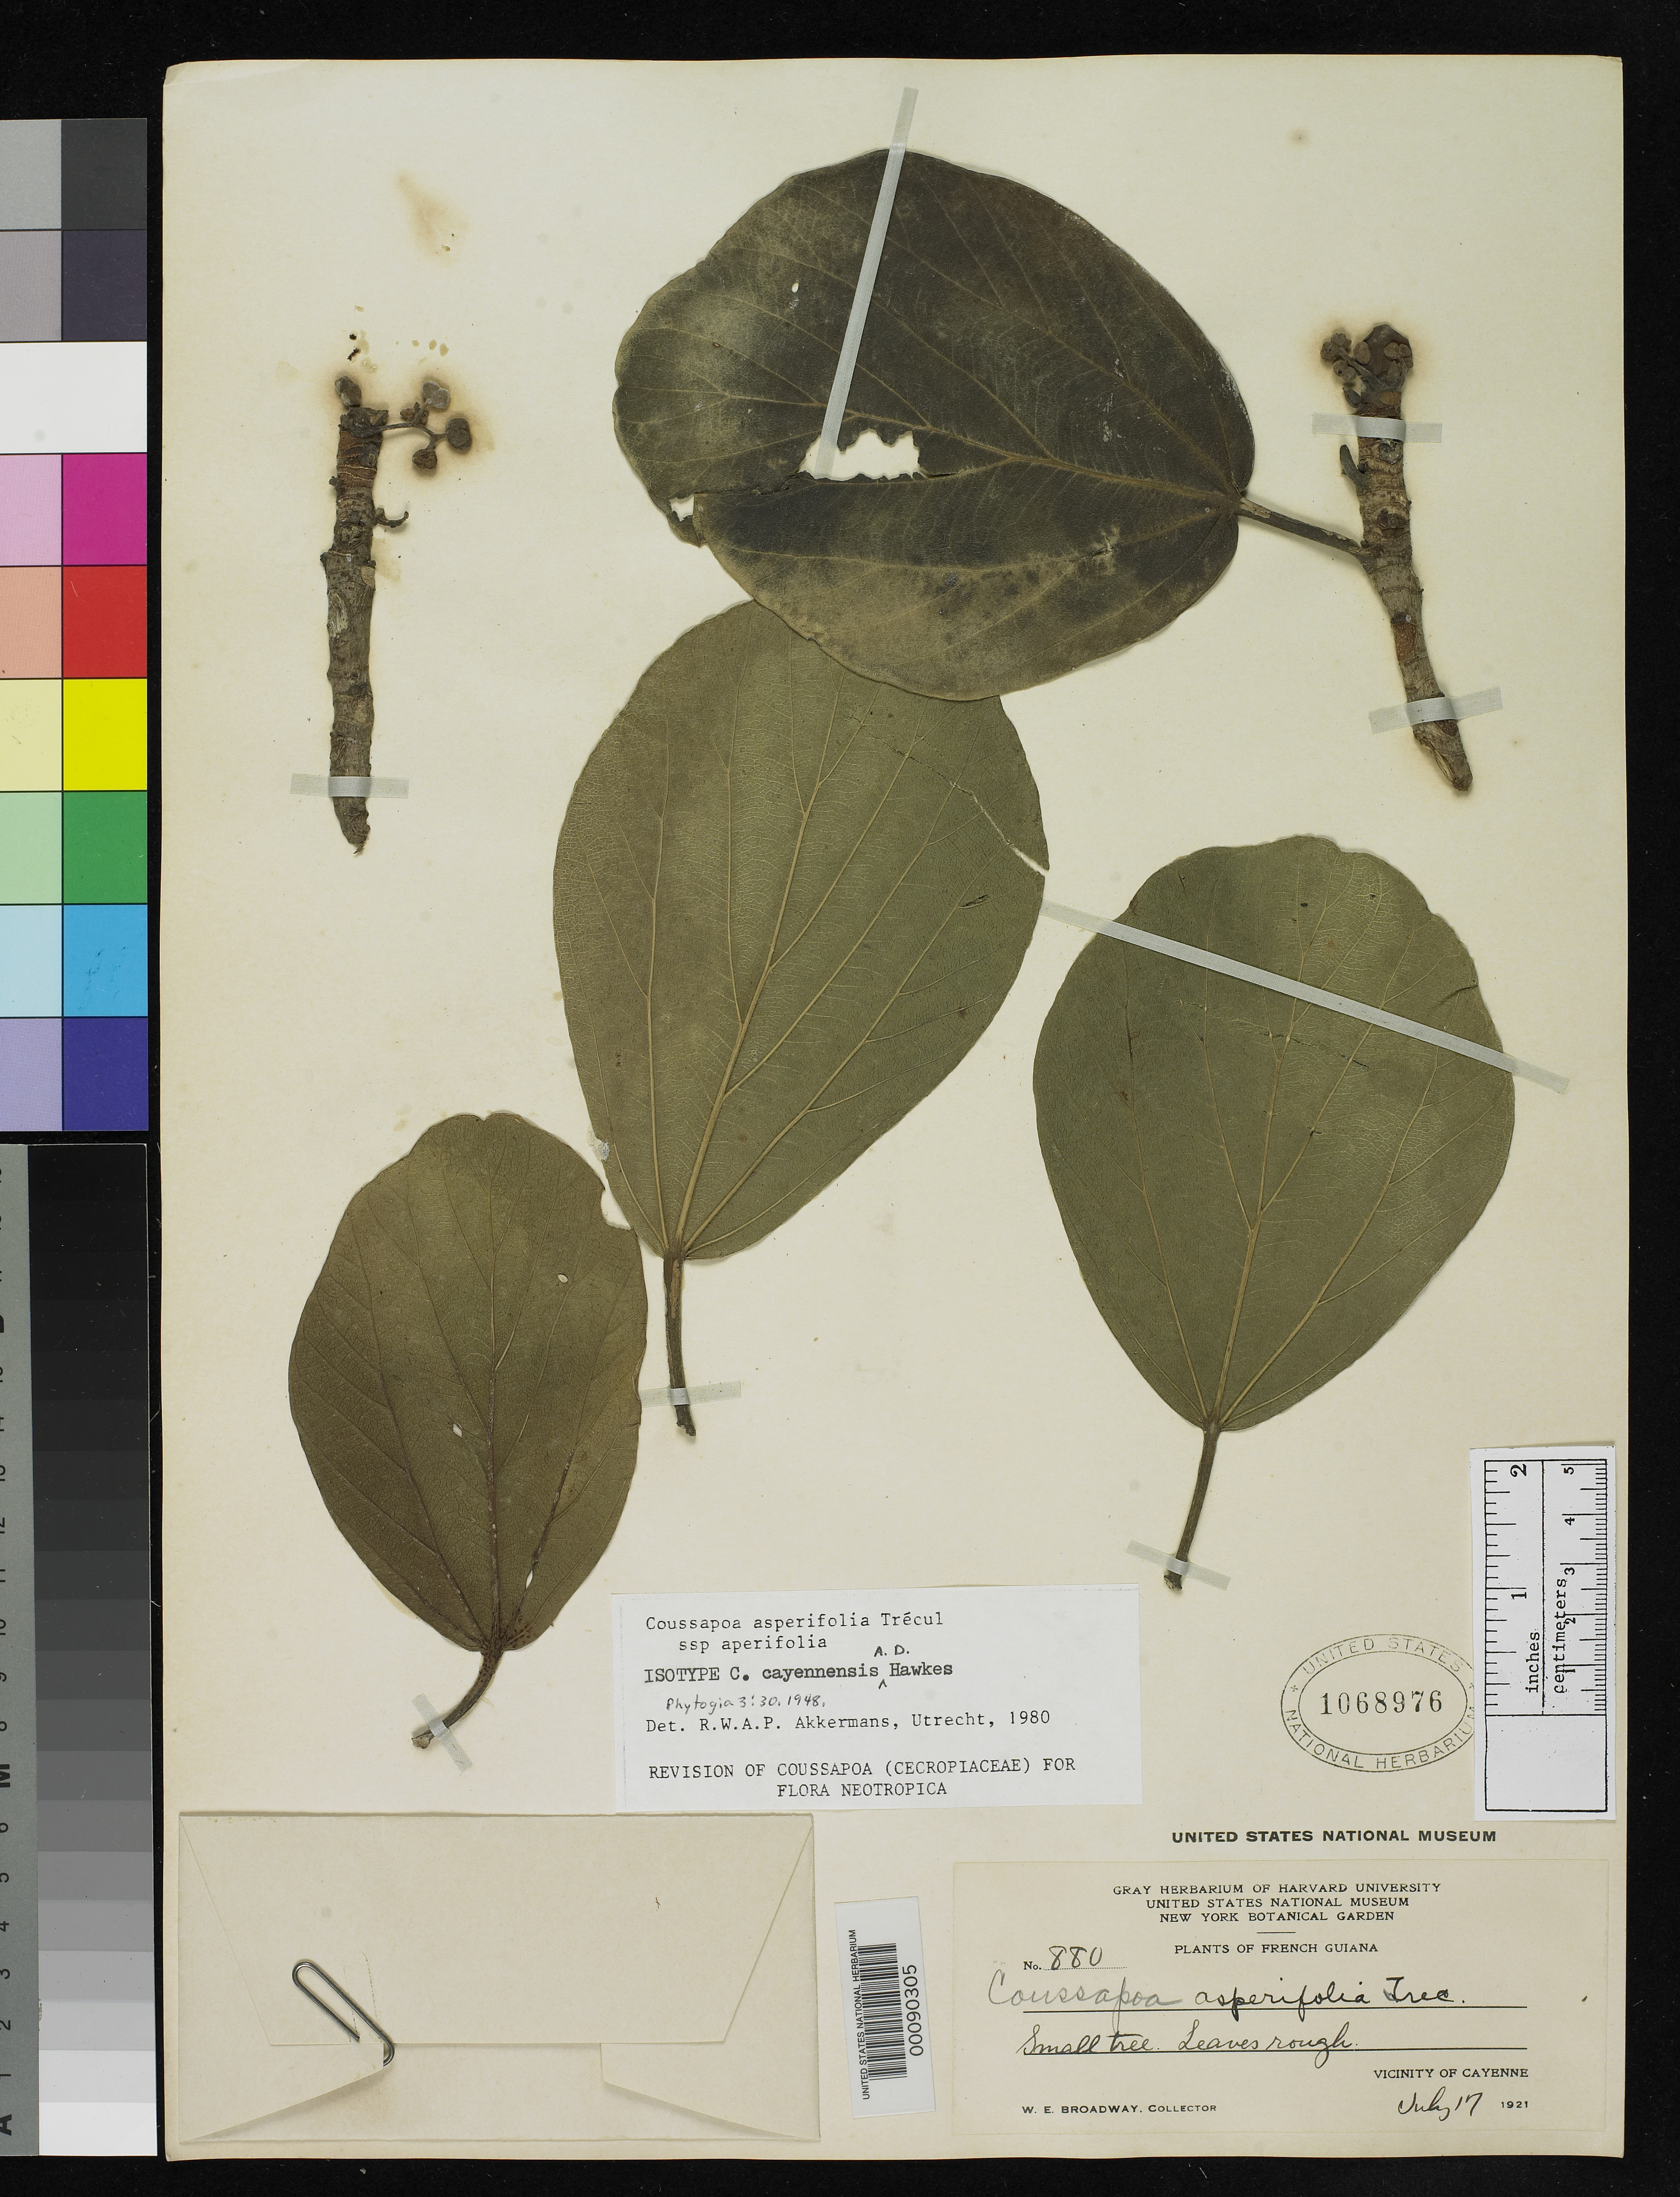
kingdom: Plantae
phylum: Tracheophyta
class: Magnoliopsida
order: Rosales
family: Urticaceae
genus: Coussapoa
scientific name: Coussapoa cayennensis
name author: A.D. Hawkes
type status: Isotype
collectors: W. E. Broadway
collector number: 880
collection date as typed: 17 Jul 1921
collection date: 1921-07-17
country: French Guiana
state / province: Cayenne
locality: Vicinity of Cayenne.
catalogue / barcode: US 1068976